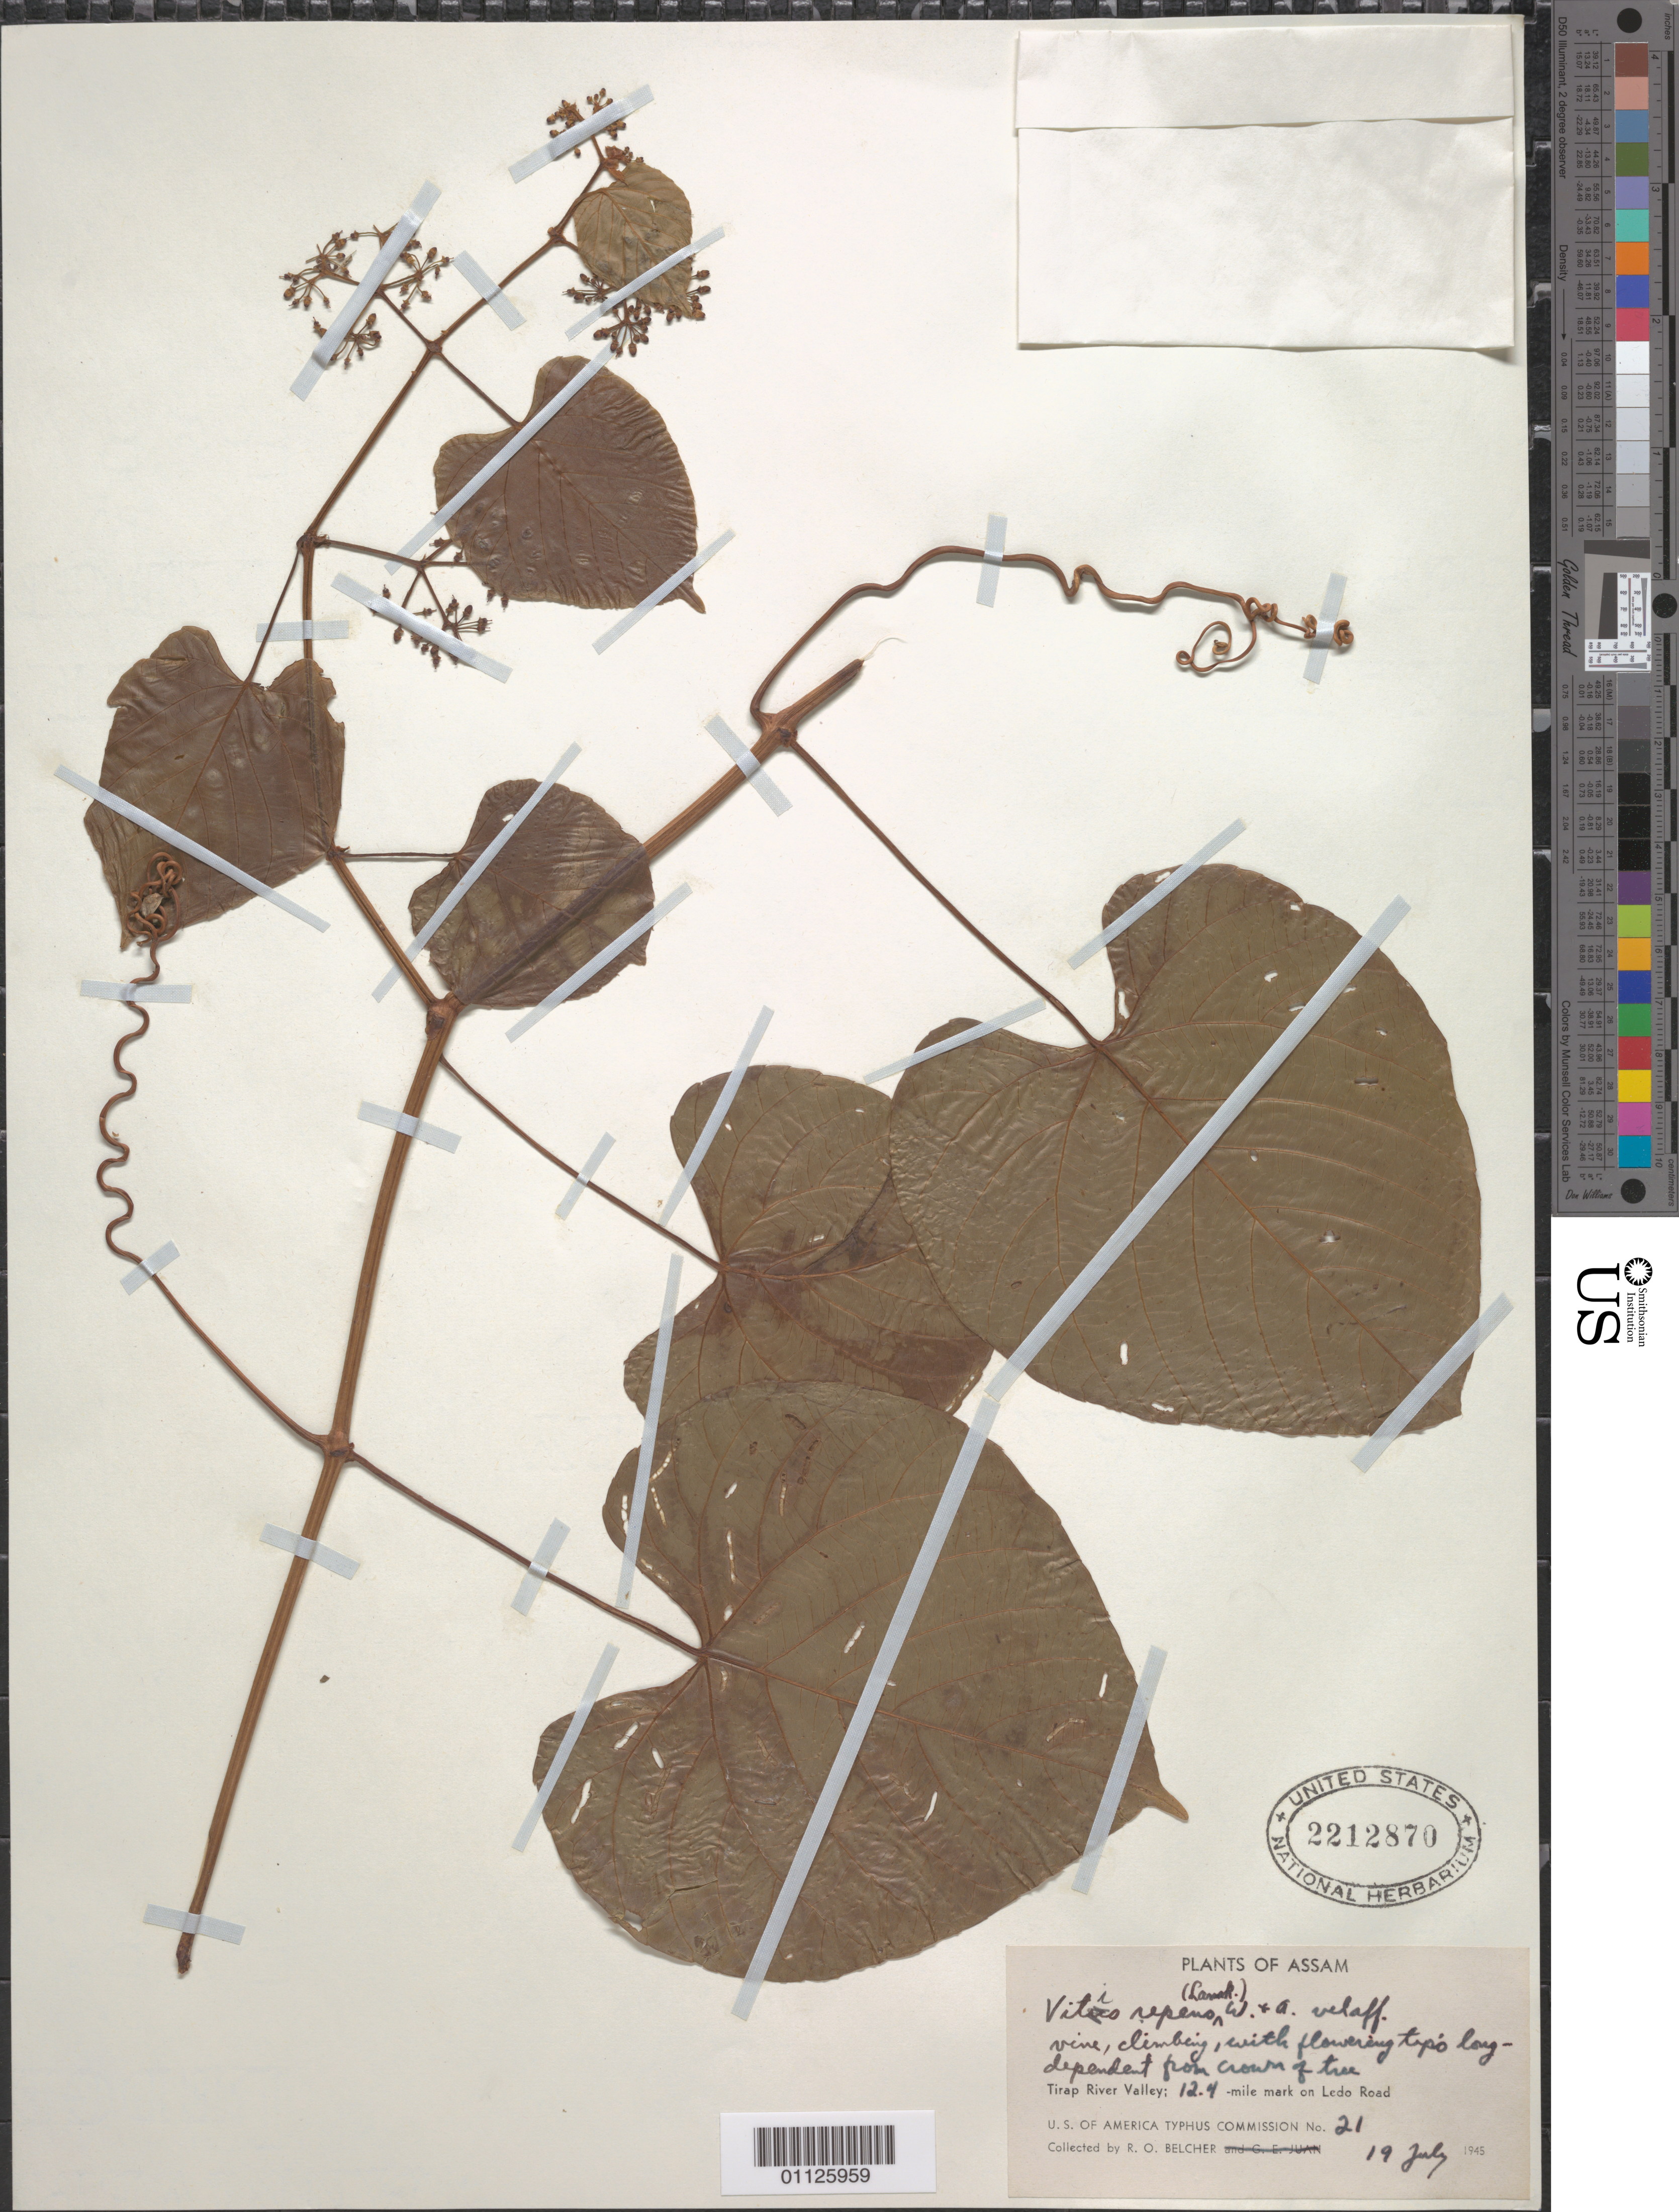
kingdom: Plantae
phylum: Tracheophyta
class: Magnoliopsida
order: Vitales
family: Vitaceae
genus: Cissus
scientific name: Cissus repens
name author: Lam.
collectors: R. Belcher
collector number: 21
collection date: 1945-07-19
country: India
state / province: Assam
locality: Tirap River Valley; 12.4 mi mark on Ledo Road.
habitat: Vine, climbing.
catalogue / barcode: US 2212870